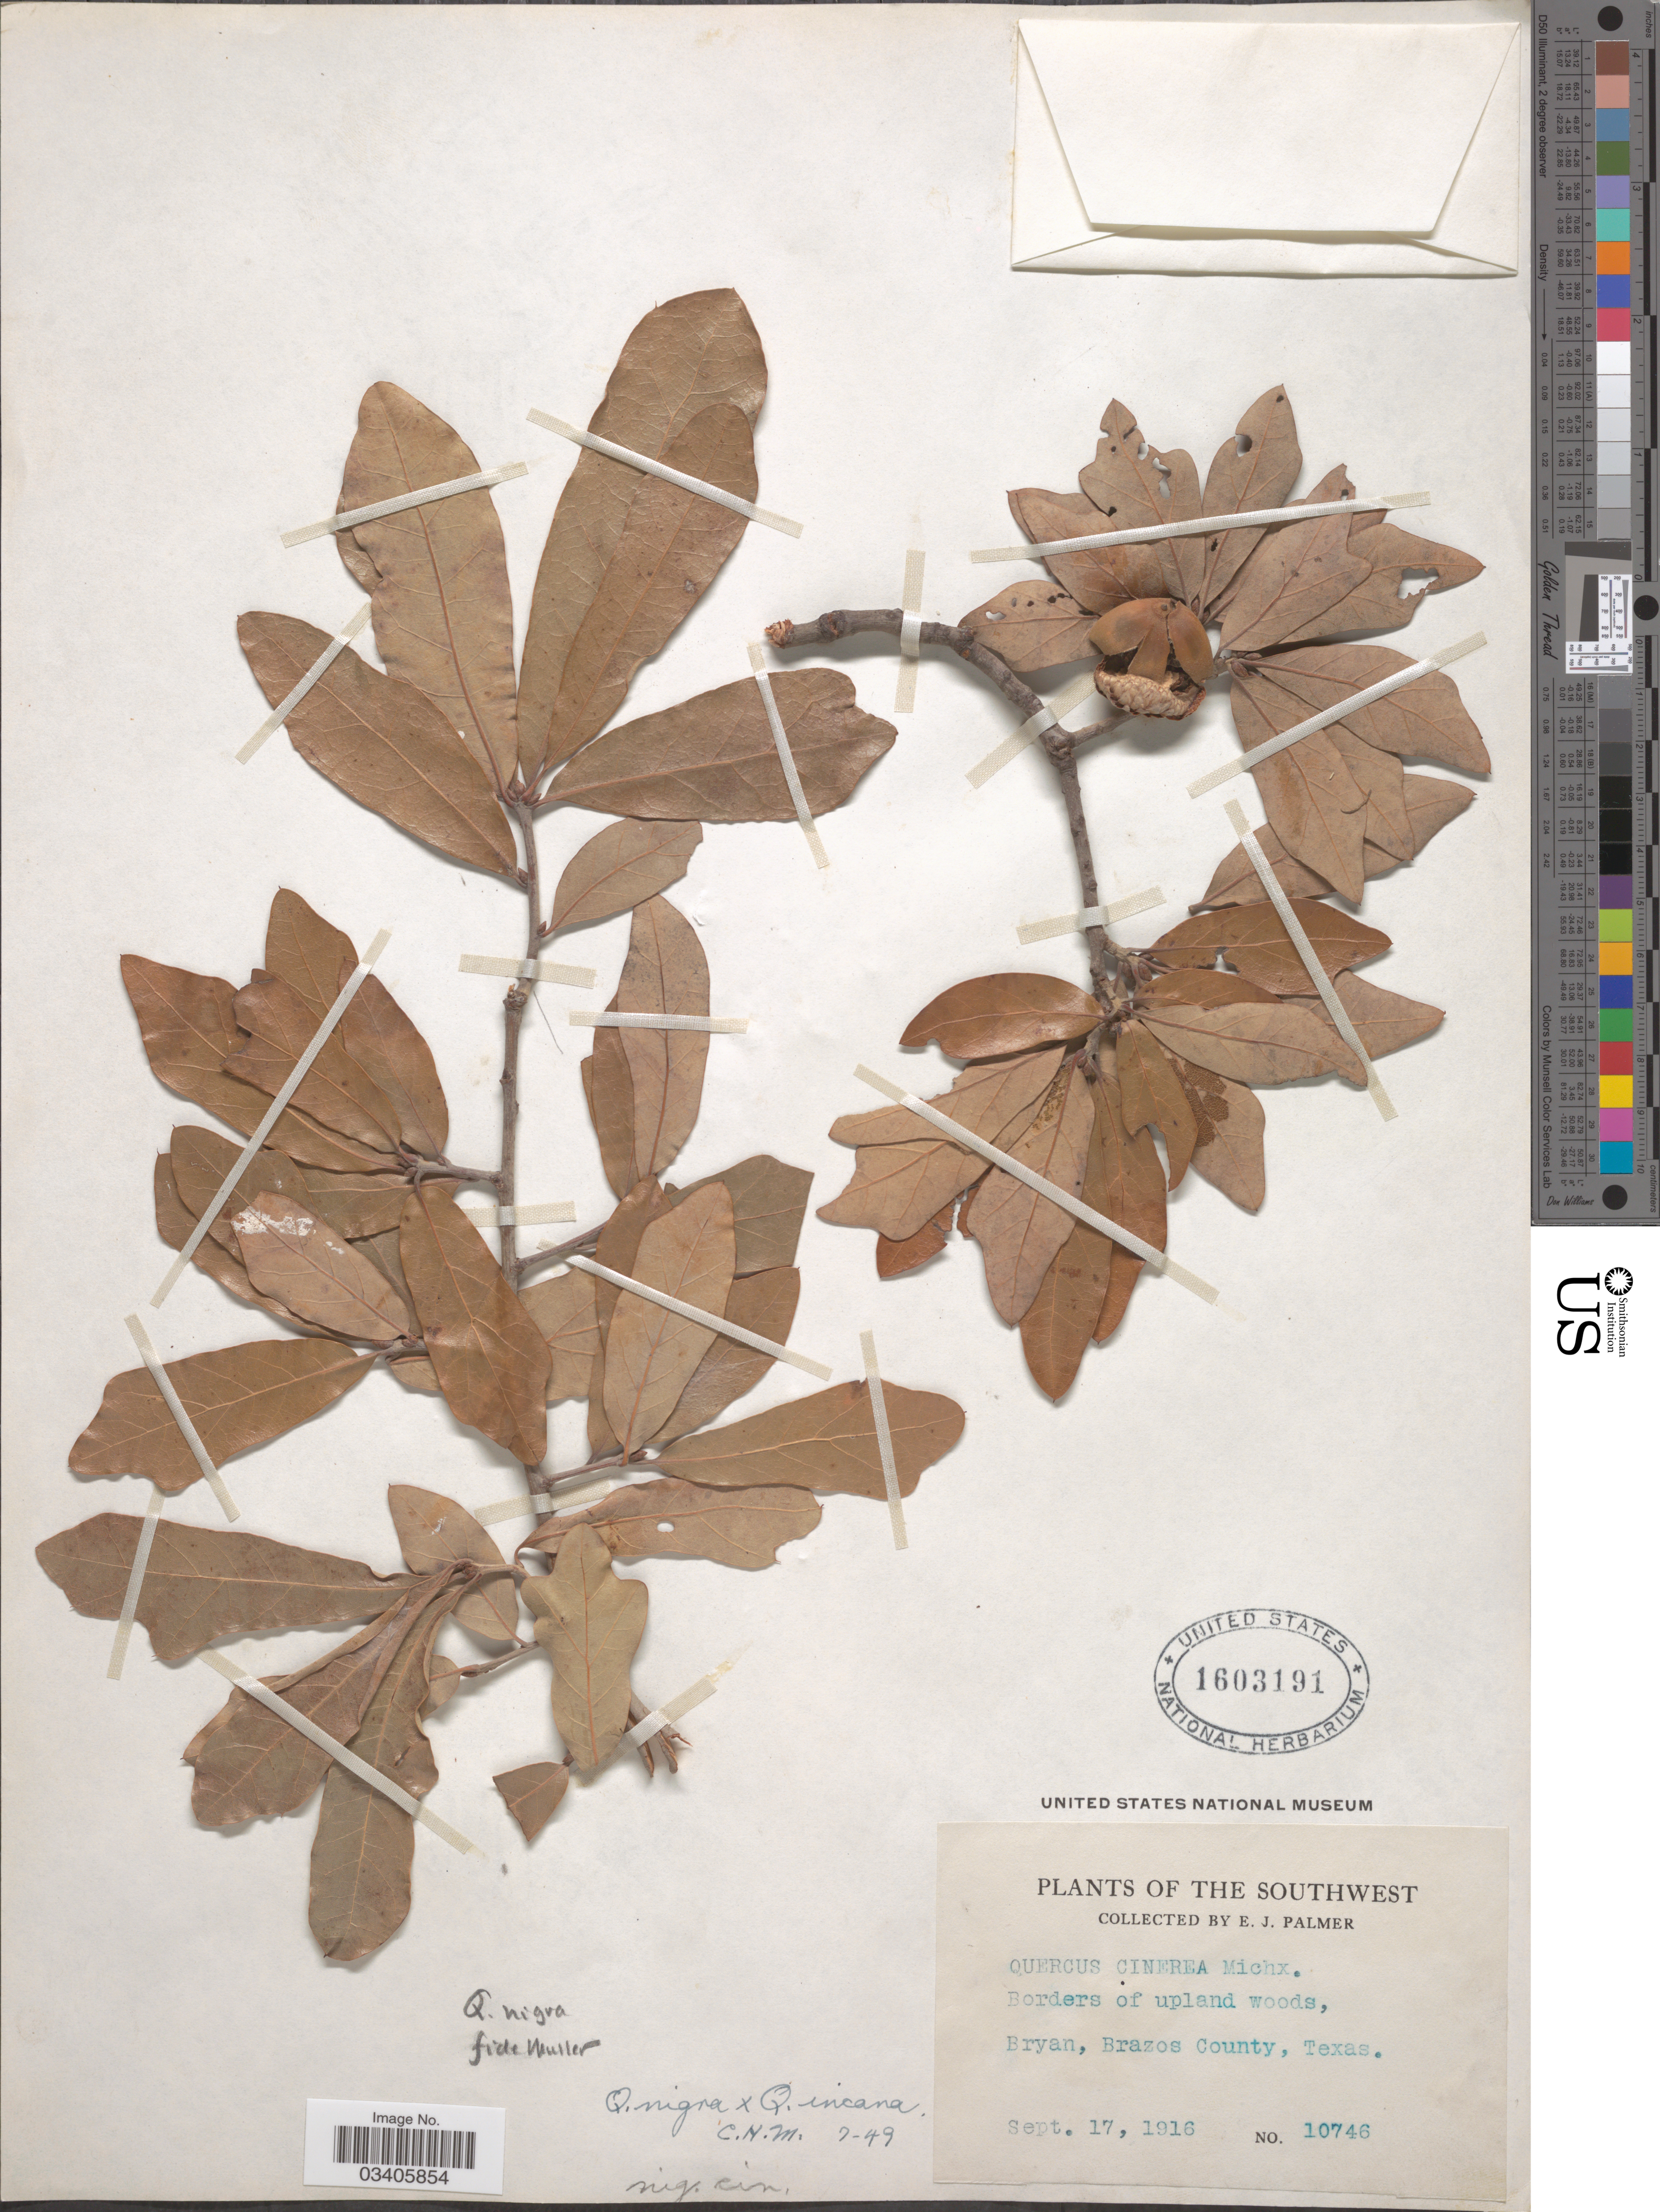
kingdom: Plantae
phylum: Tracheophyta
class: Magnoliopsida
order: Fagales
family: Fagaceae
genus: Quercus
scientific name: Quercus incana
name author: W. Bartram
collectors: E. J. Palmer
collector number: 10746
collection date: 1916-09-17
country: United States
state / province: Texas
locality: The Southwest. Bryan, Brazos County.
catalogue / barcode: US 1603191